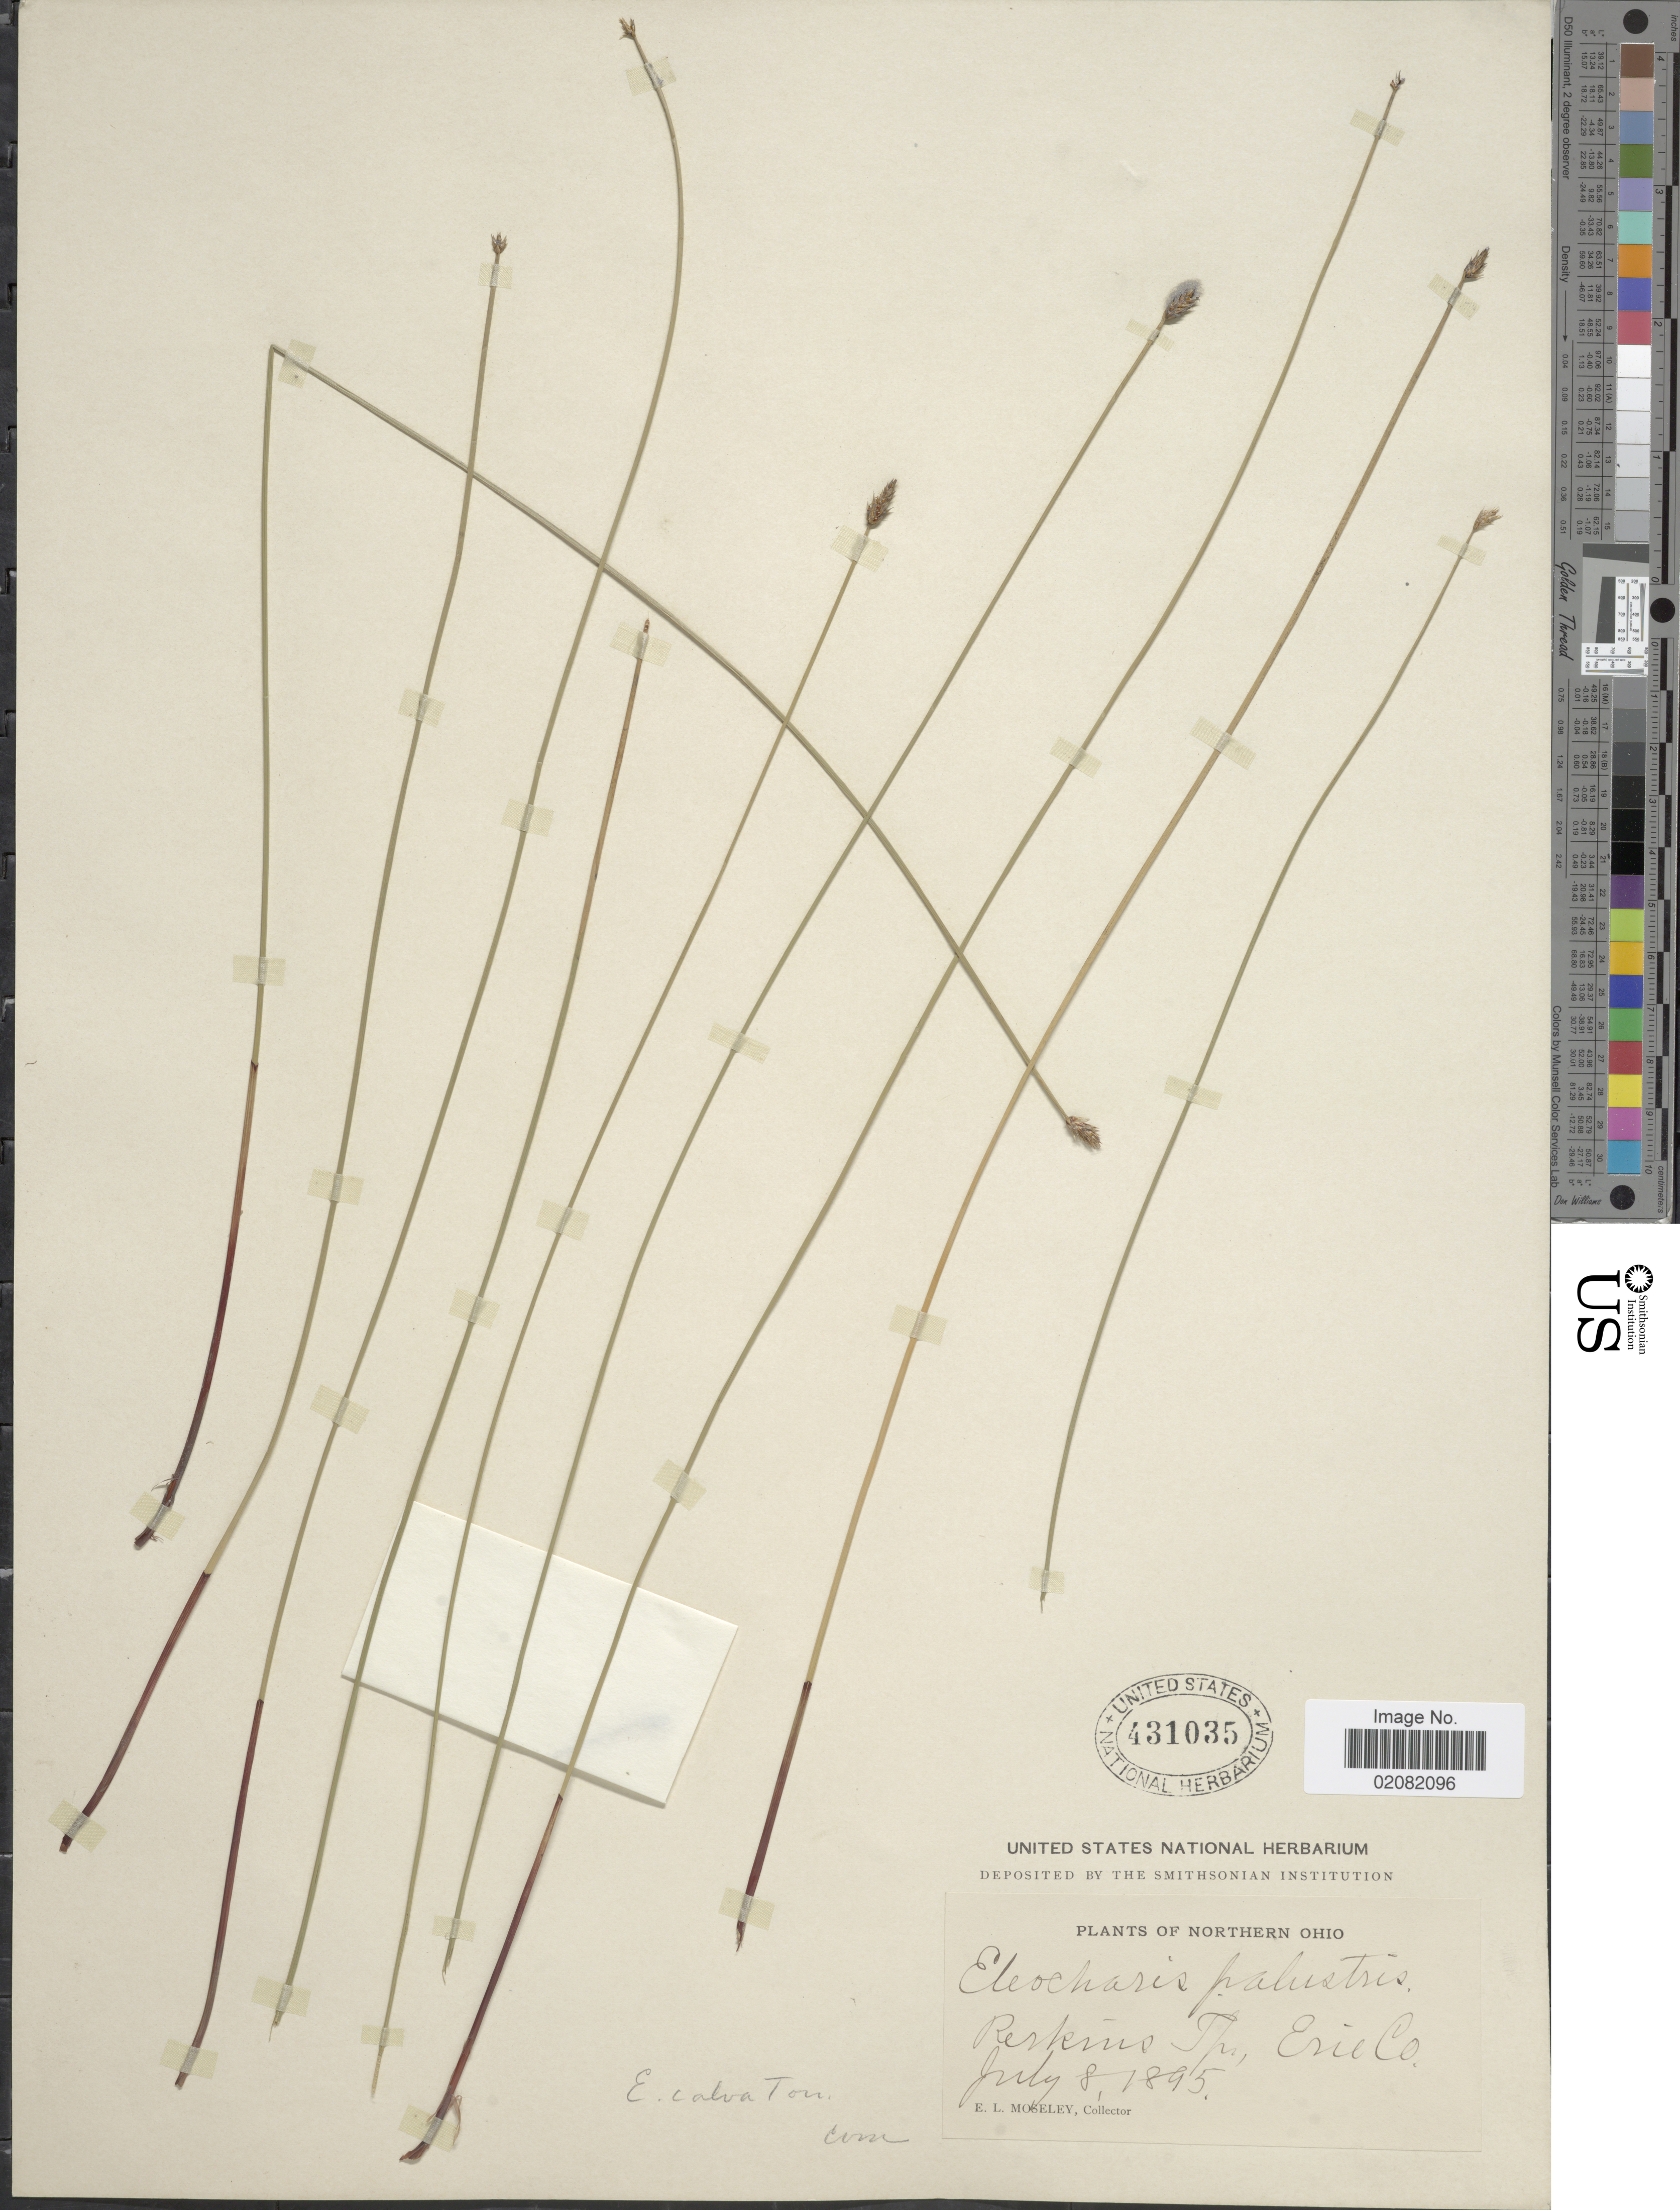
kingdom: Plantae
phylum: Tracheophyta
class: Liliopsida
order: Poales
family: Cyperaceae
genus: Eleocharis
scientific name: Eleocharis erythropoda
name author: Steud.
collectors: E. Moseley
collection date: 1895-07-08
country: United States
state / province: Ohio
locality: Northern Ohio, Perkins Tp, Erie Co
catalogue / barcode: US 431035